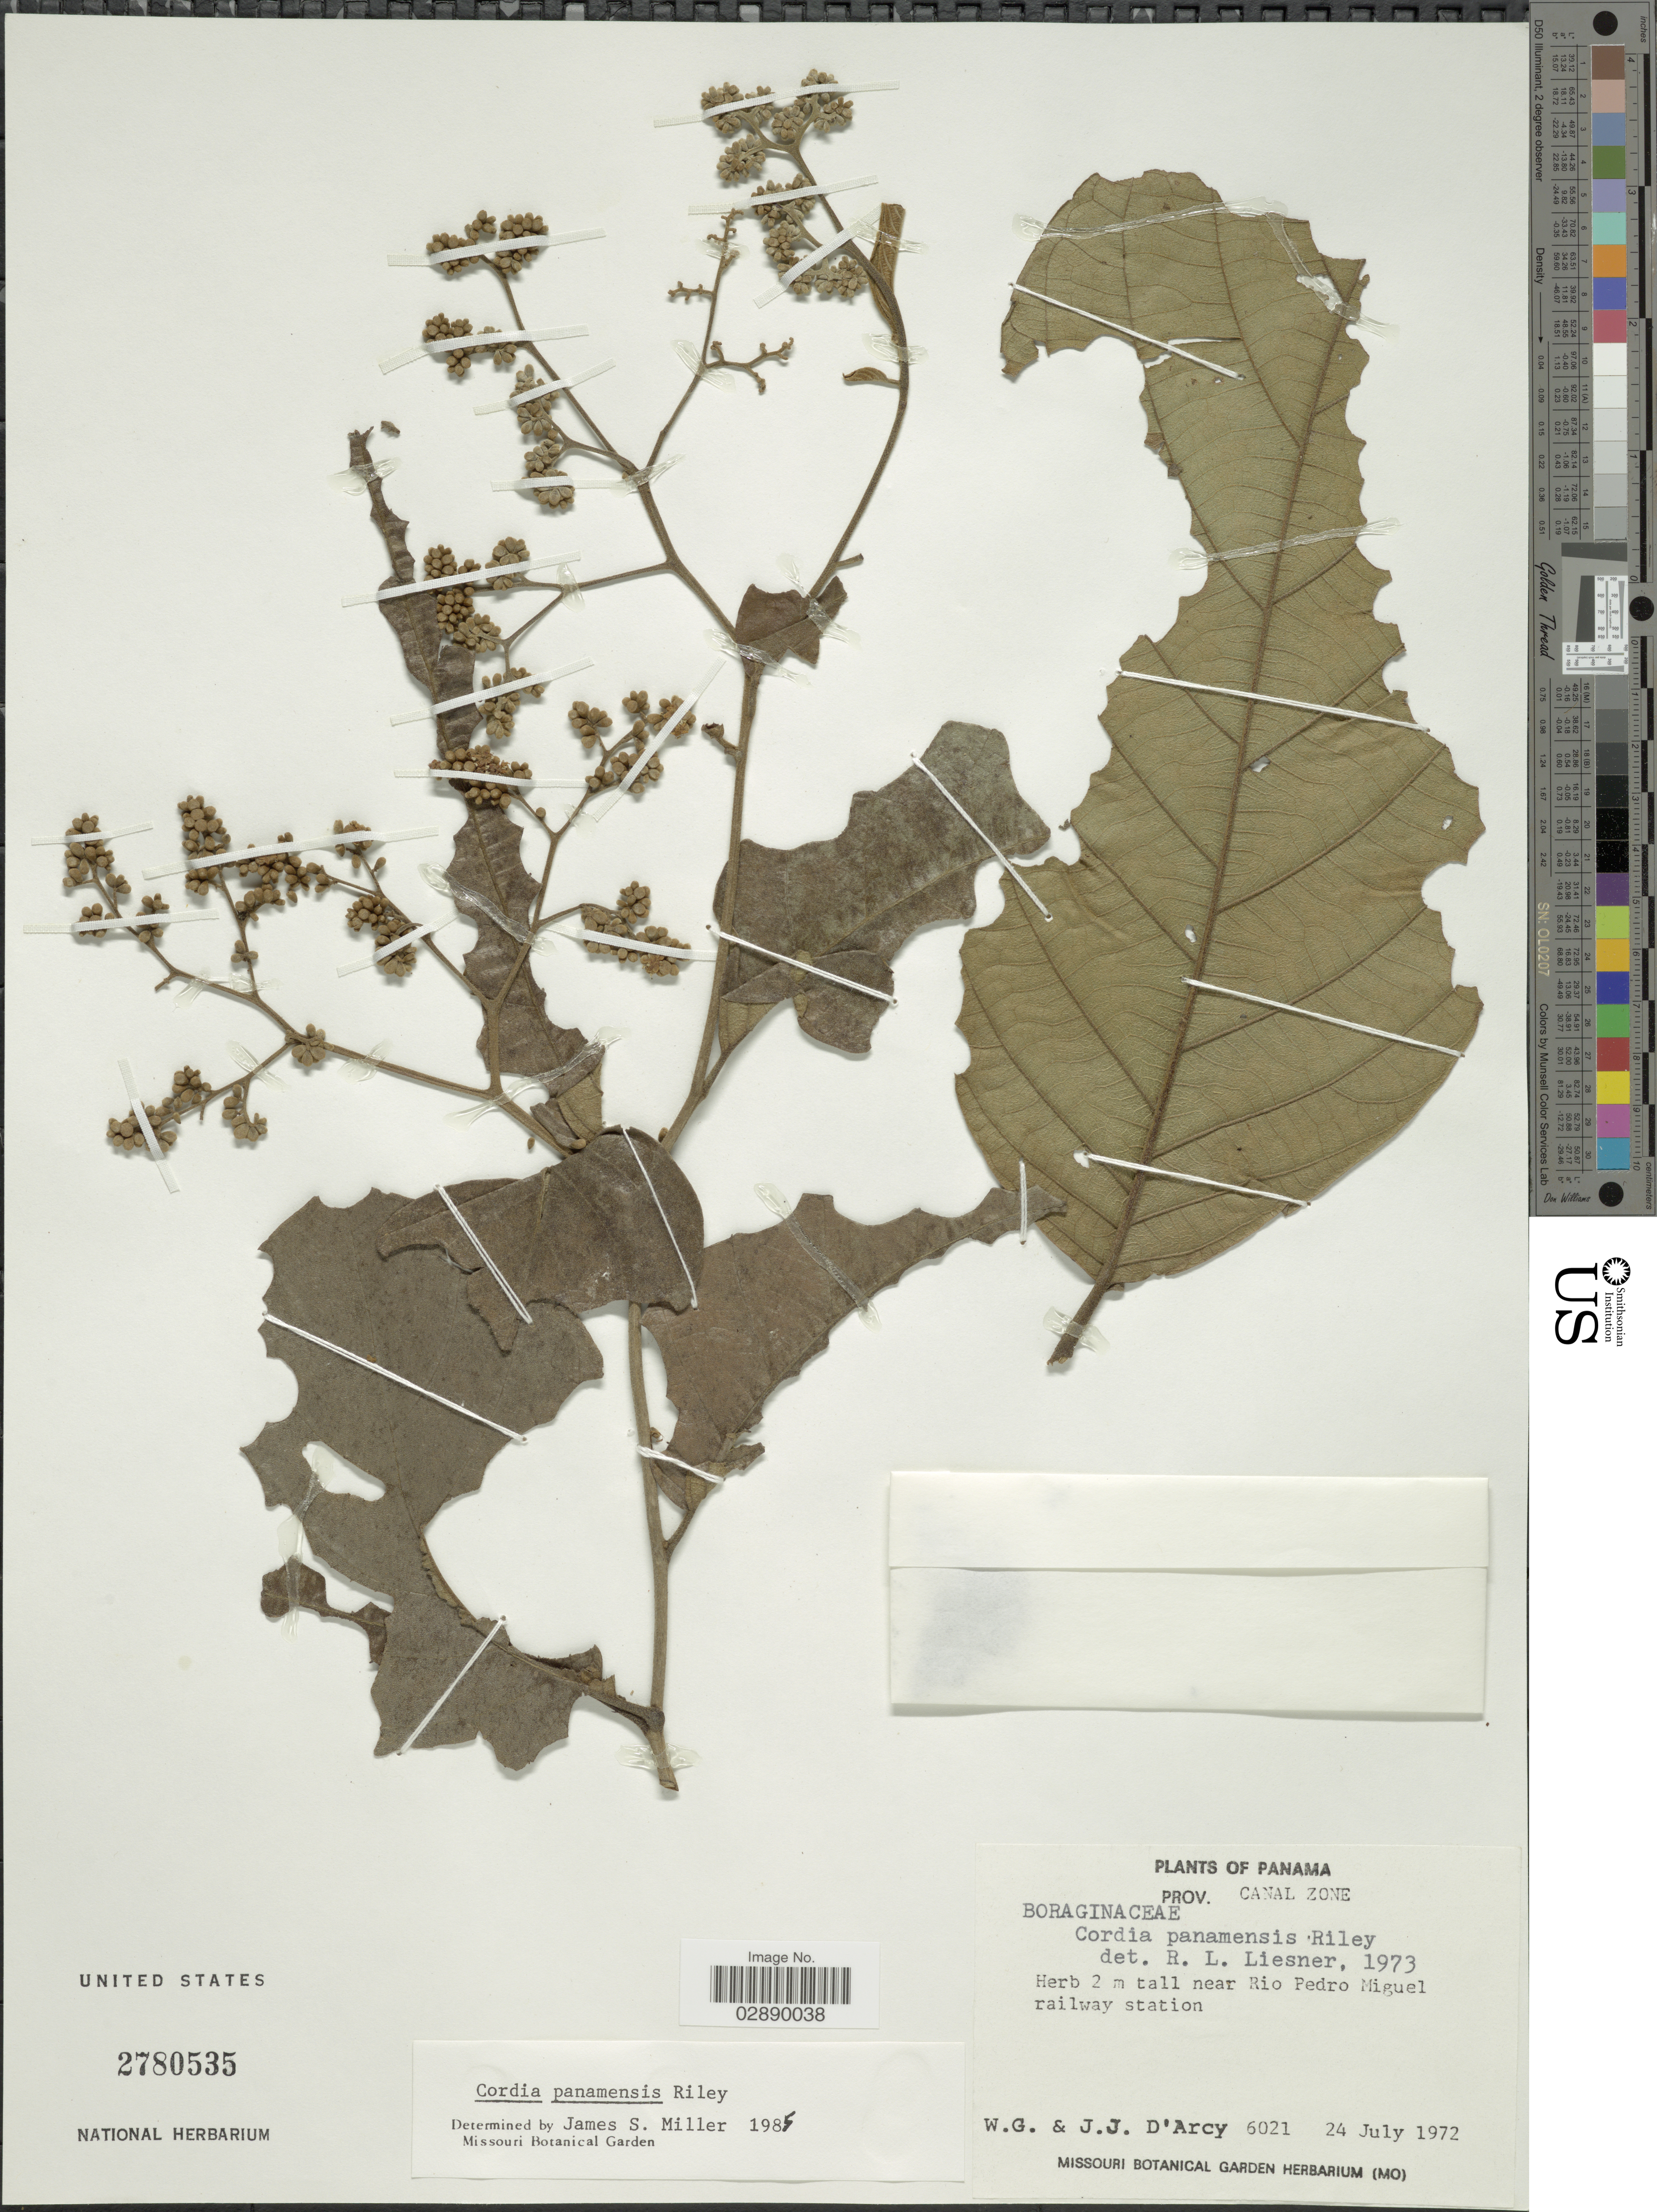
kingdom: Plantae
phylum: Tracheophyta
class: Magnoliopsida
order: Boraginales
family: Cordiaceae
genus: Cordia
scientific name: Cordia panamensis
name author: L. Riley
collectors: W. G. D'Arcy & J. J. D'Arcy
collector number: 6021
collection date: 1972-07-24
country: Panama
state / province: Colón / Panamá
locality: Prov. Canal Zone. Near Rio Pedro Miguel railway station.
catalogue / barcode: US 2780535